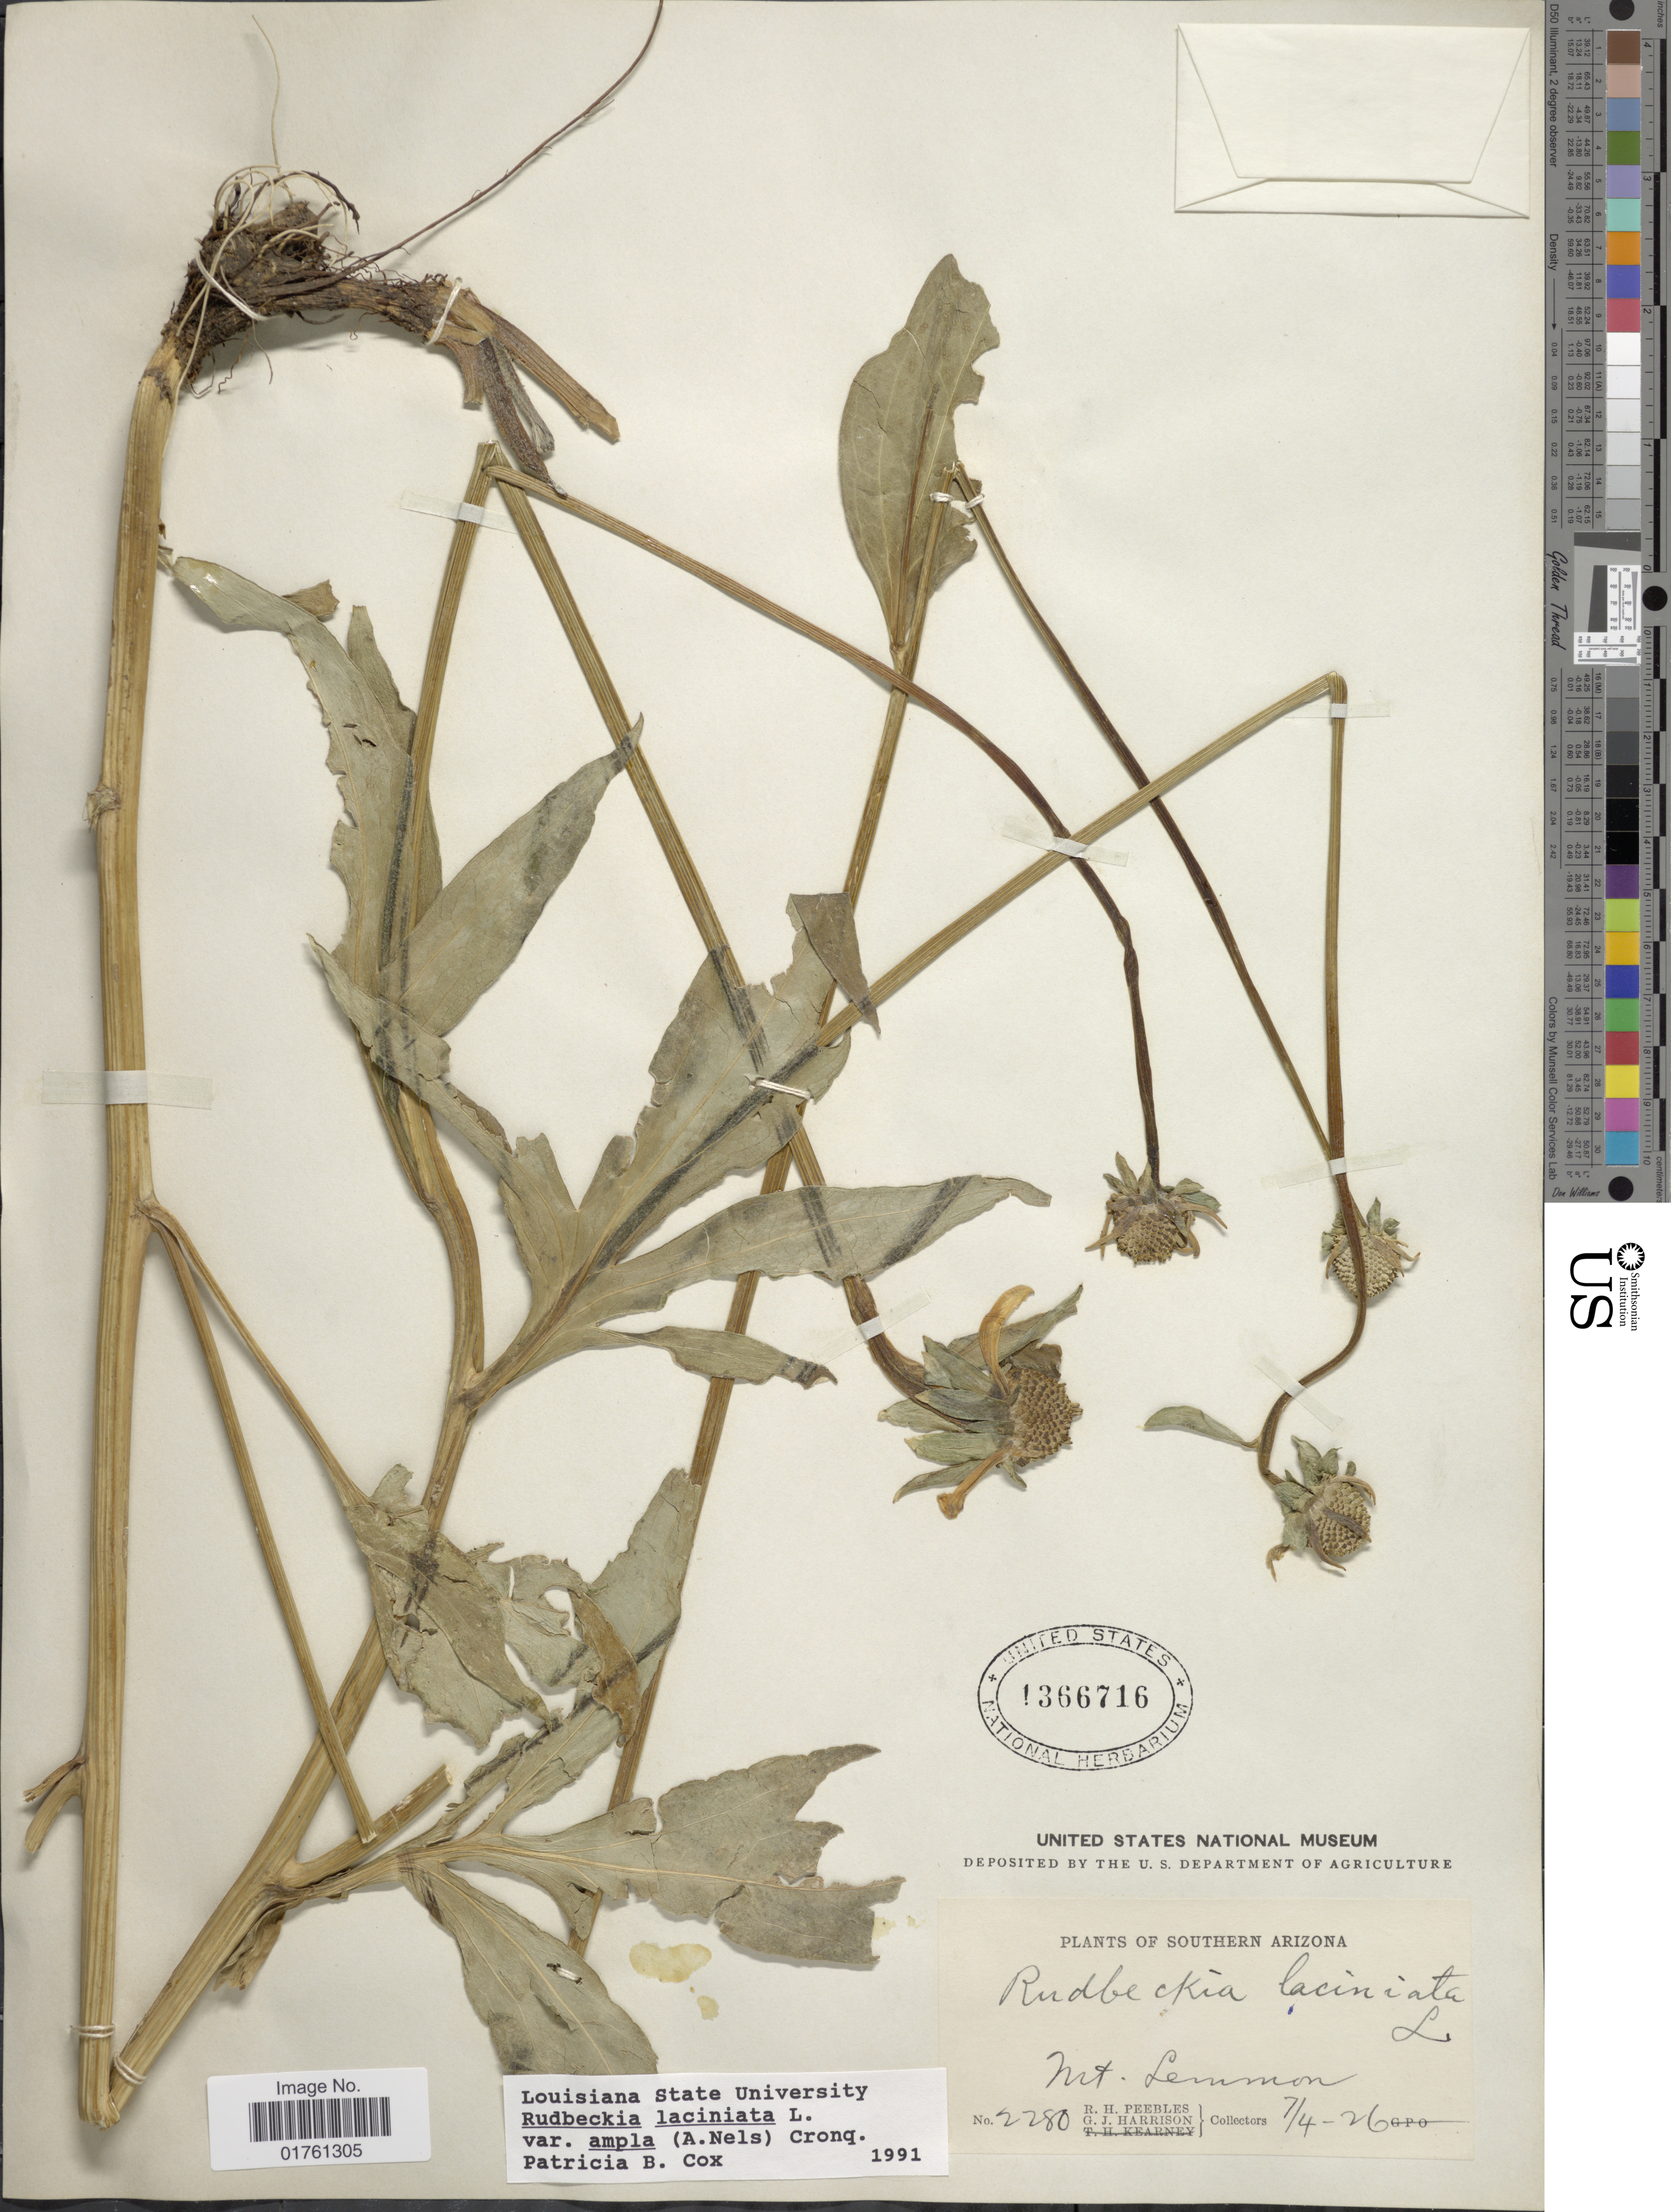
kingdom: Plantae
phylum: Tracheophyta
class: Magnoliopsida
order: Asterales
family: Asteraceae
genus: Rudbeckia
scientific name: Rudbeckia laciniata var. ampla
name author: (A. Nelson) Cronq.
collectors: R. H. Peebles & G. J. Harrison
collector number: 2280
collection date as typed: Transcribed d/m/y: 4/7/26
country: United States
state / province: Arizona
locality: Southern Arizona, Mt Lemmon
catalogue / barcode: US 1366716